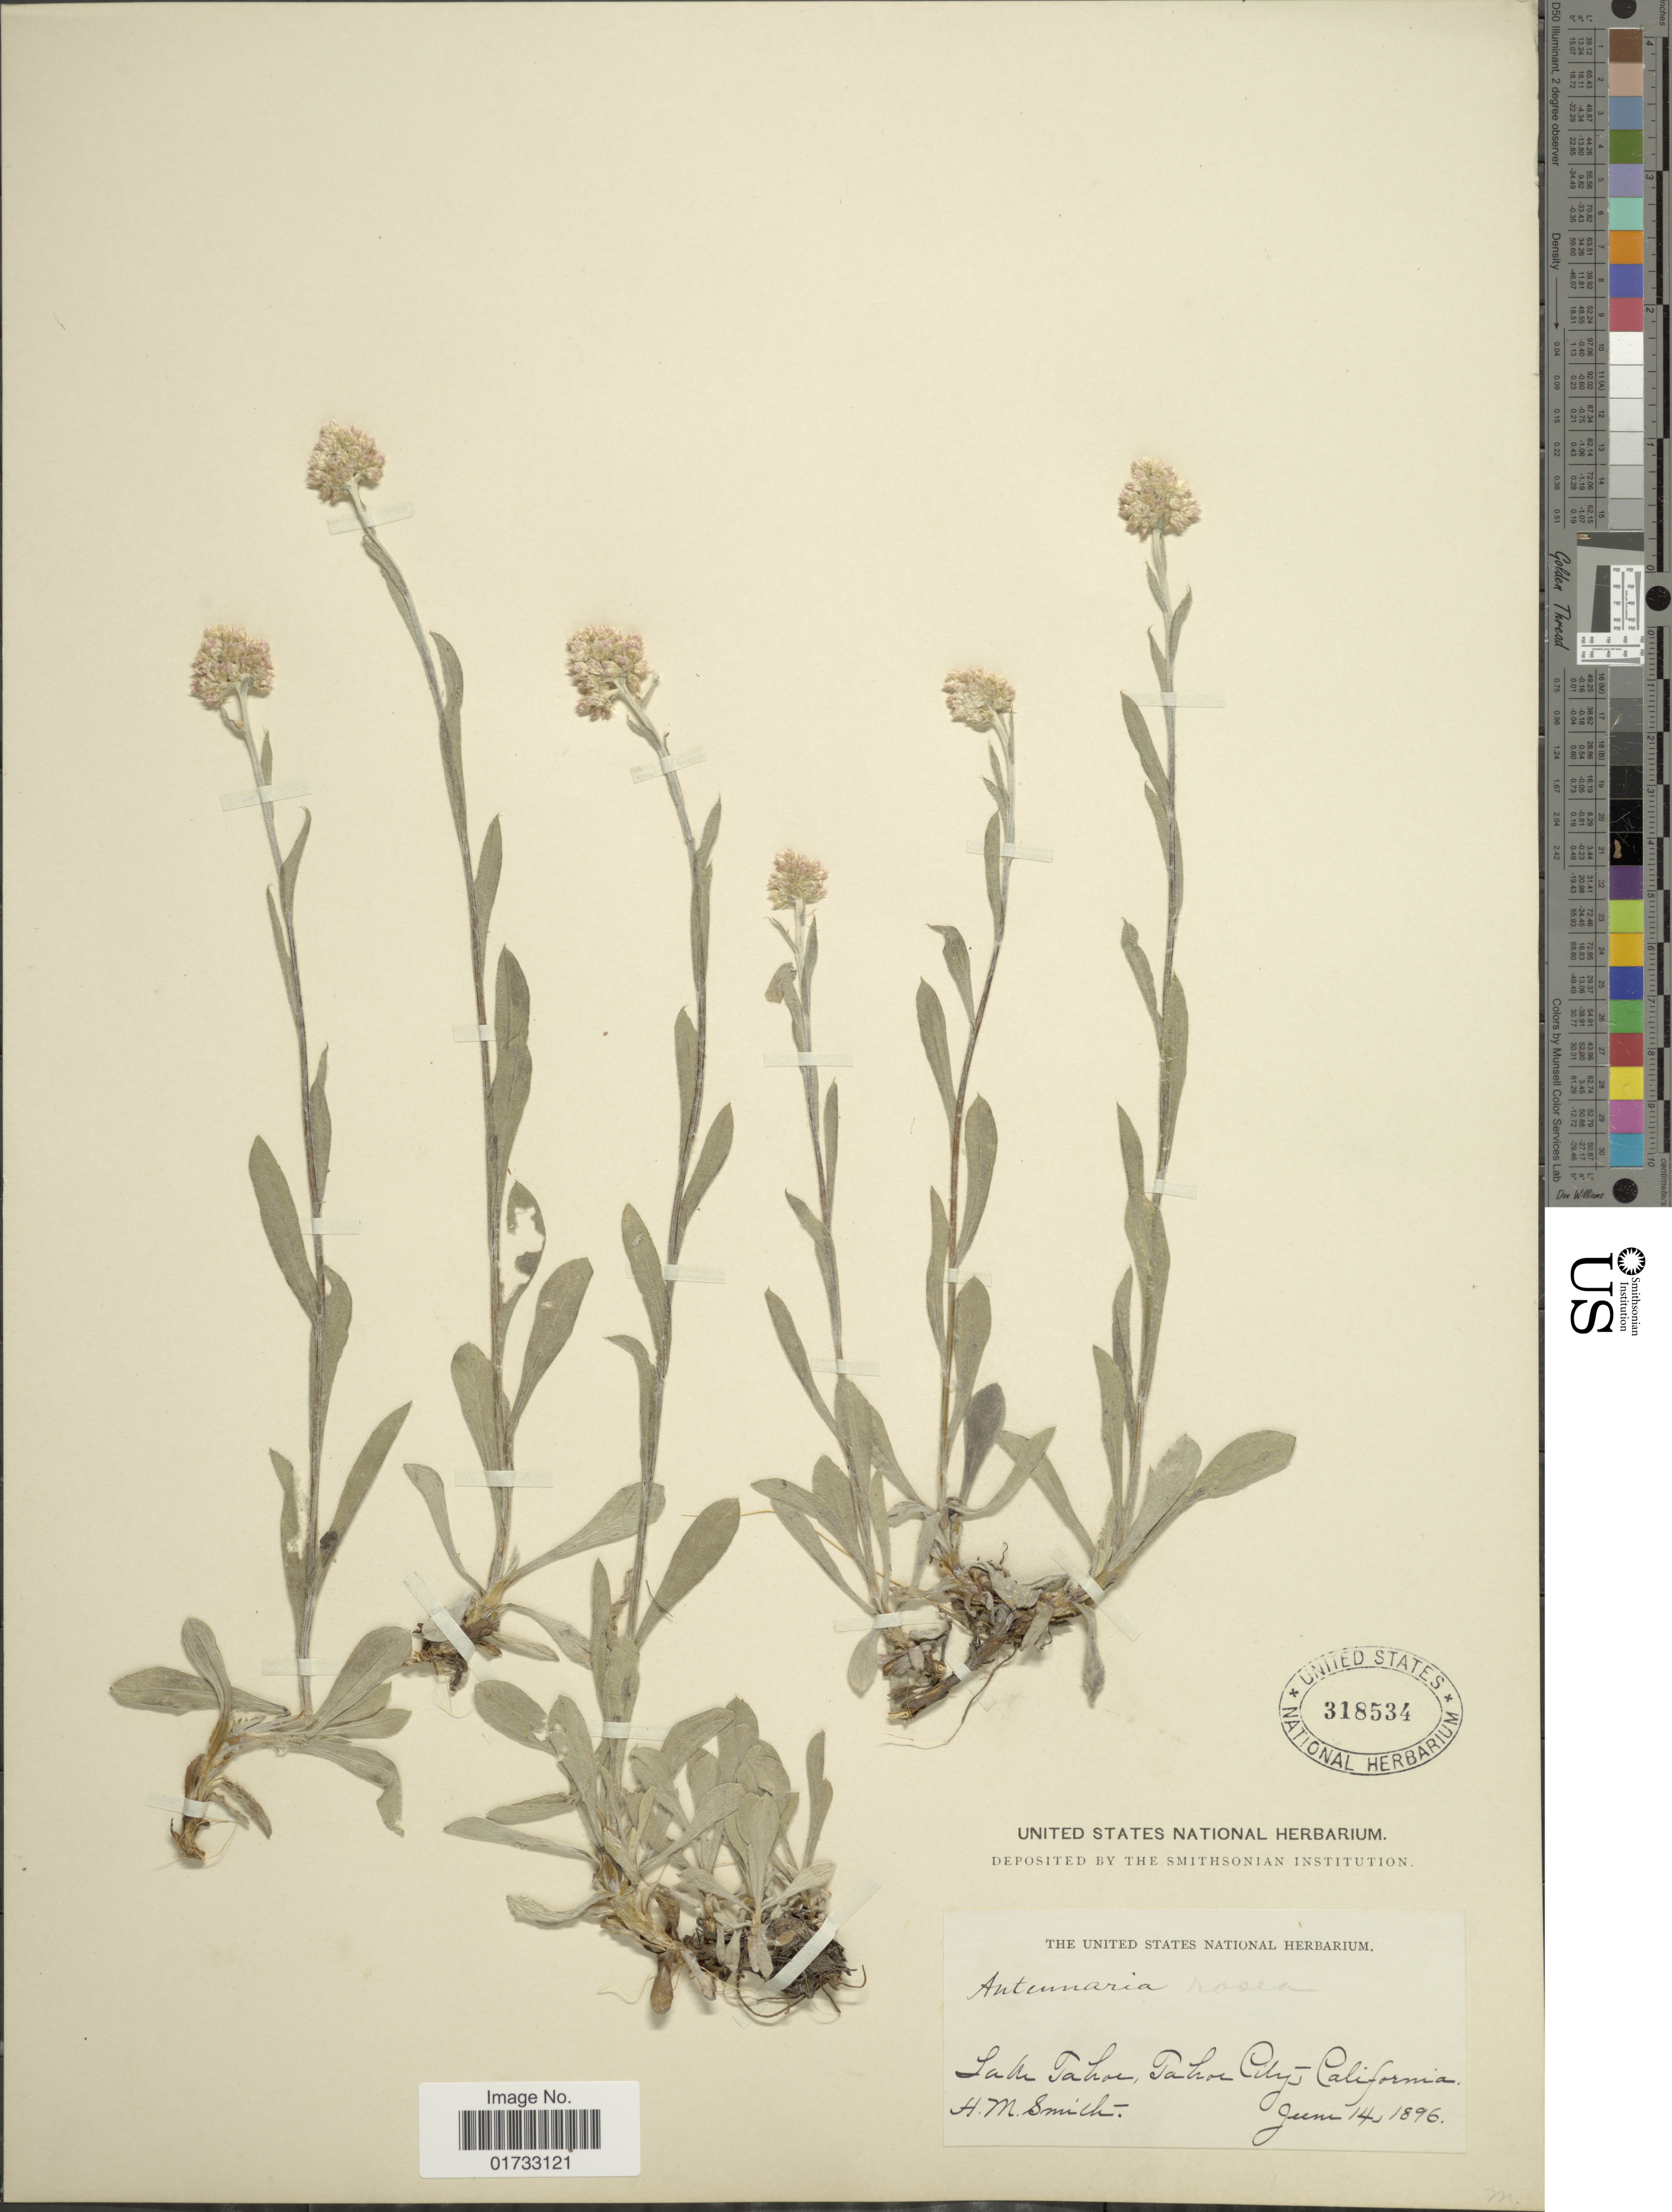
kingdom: Plantae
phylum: Tracheophyta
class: Magnoliopsida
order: Asterales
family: Asteraceae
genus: Antennaria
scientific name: Antennaria rosea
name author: Greene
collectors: H. B. Smith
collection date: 1896-06-14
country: United States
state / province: California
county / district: Placer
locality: Lake Tahoe, Tahoe City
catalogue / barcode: US 318534